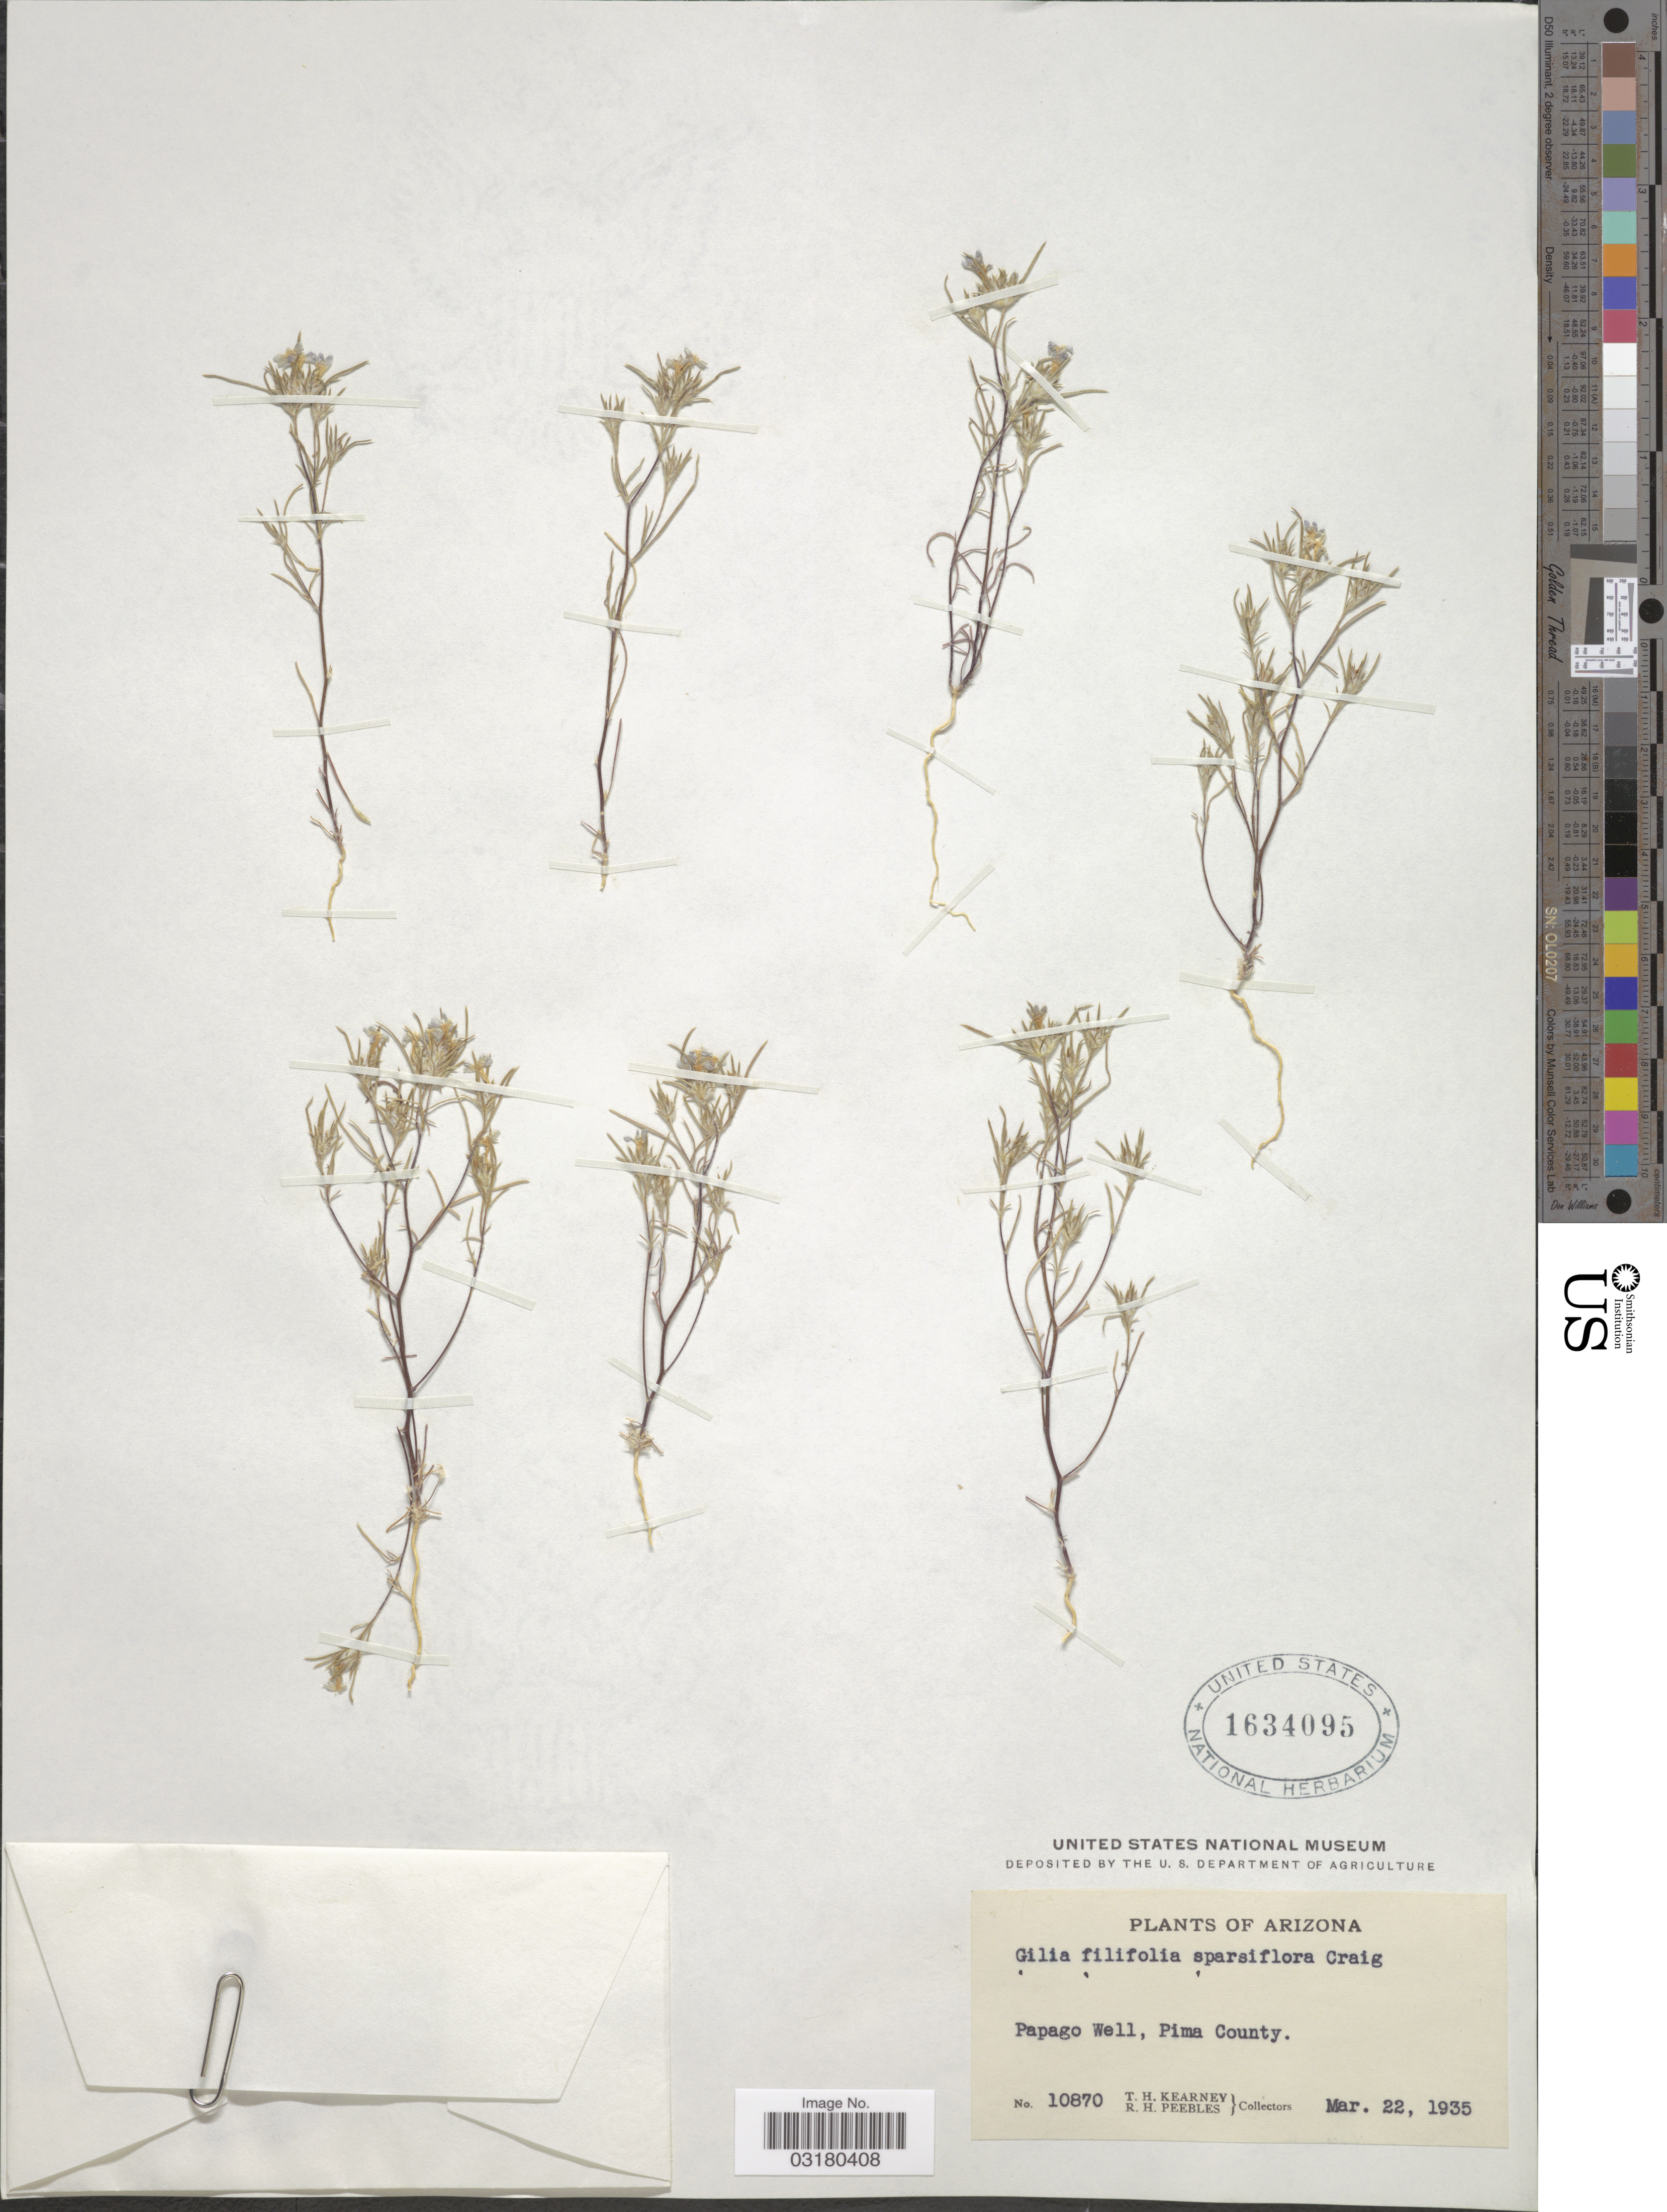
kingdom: Plantae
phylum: Tracheophyta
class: Magnoliopsida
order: Ericales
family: Polemoniaceae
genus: Eriastrum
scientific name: Eriastrum diffusum subsp. diffusum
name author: (A. Gray) H. Mason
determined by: Strong, Mark T., (BOT), Smithsonian Institution - National Museum of Natural History (UNITED STATES)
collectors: T. H. Kearney & R. H. Peebles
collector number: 10870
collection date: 1935-03-22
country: United States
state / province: Arizona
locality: Papago Well, Pima County.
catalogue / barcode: US 1634095